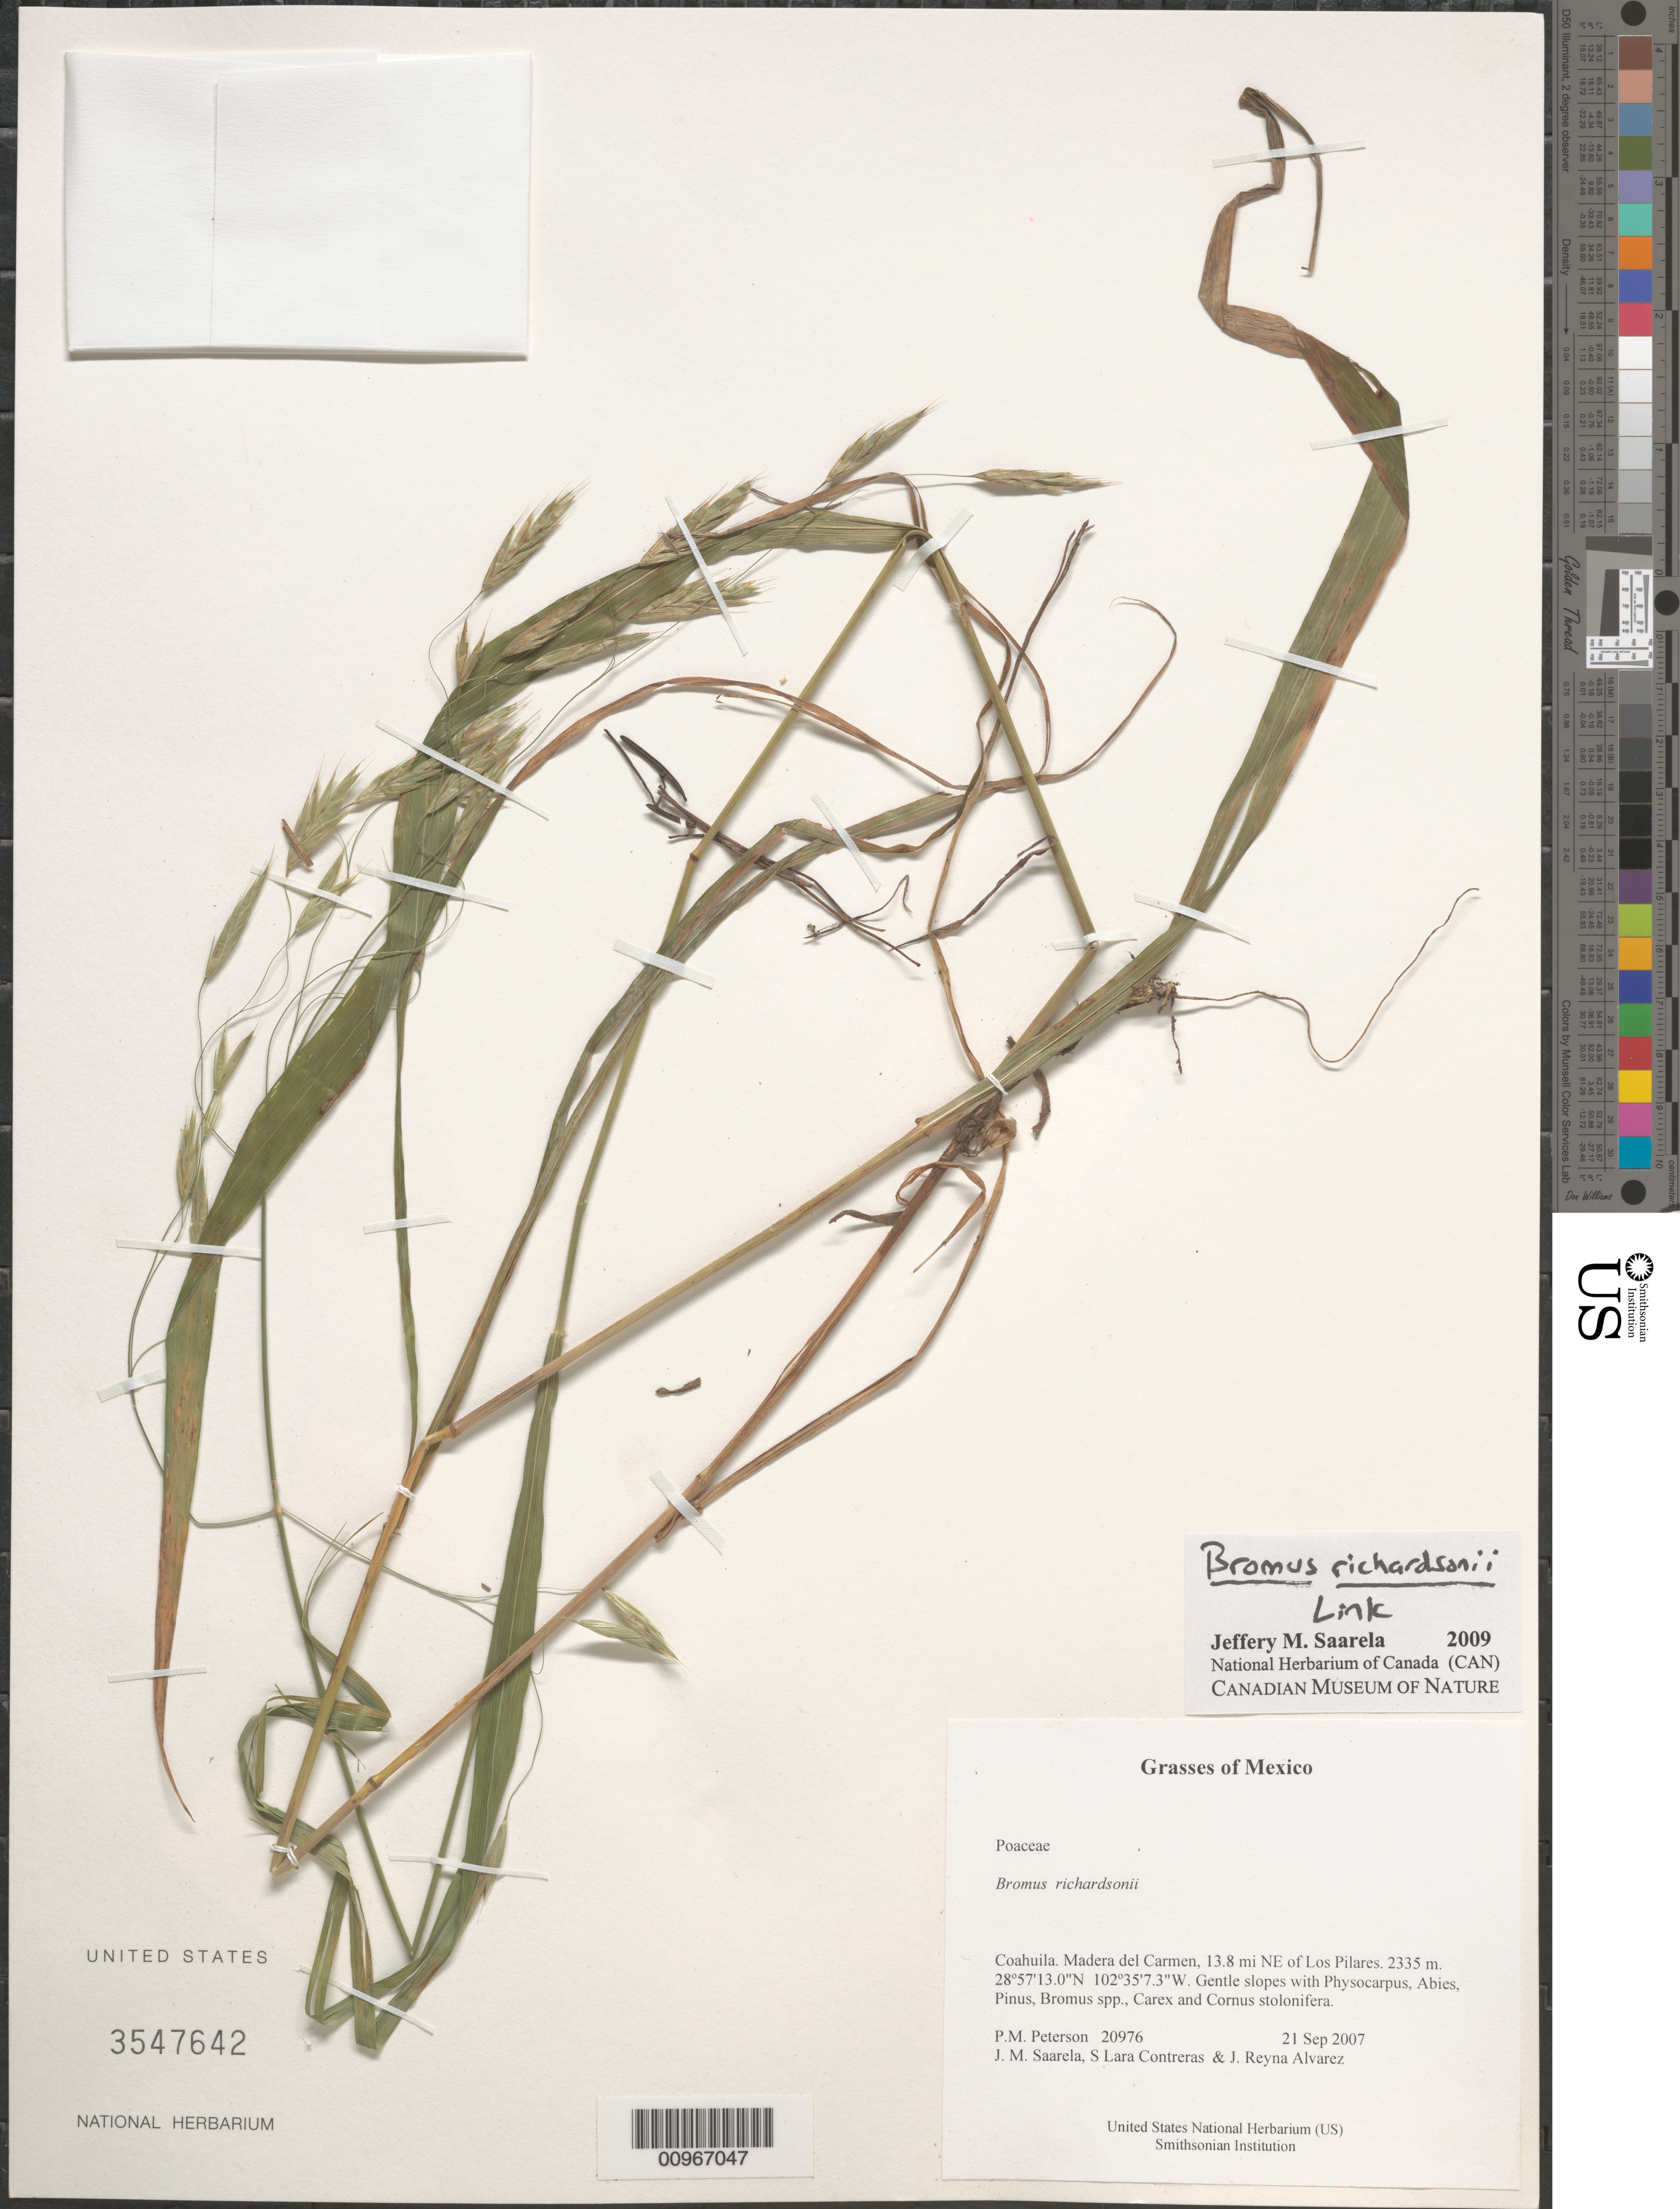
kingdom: Plantae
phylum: Tracheophyta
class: Liliopsida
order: Poales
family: Poaceae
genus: Bromus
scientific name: Bromus richardsonii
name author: Link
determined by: Saarela, J. M., (CAN), Canadian Museum of Nature (CANADA)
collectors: P. M. Peterson, J. Saarela, S. Lara Contreras & J. Reyna Alvarez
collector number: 20976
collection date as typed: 21 Sep 2007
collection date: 2007-09-21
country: Mexico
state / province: Coahuila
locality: Madera del Carmen, 13.8 mi NE of Los Pilares.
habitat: Gentle slopes with Physocarpus, Abies, Pinus, Bromus spp., Carex and Cornus stolonifera.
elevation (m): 2335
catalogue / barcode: US 3547642